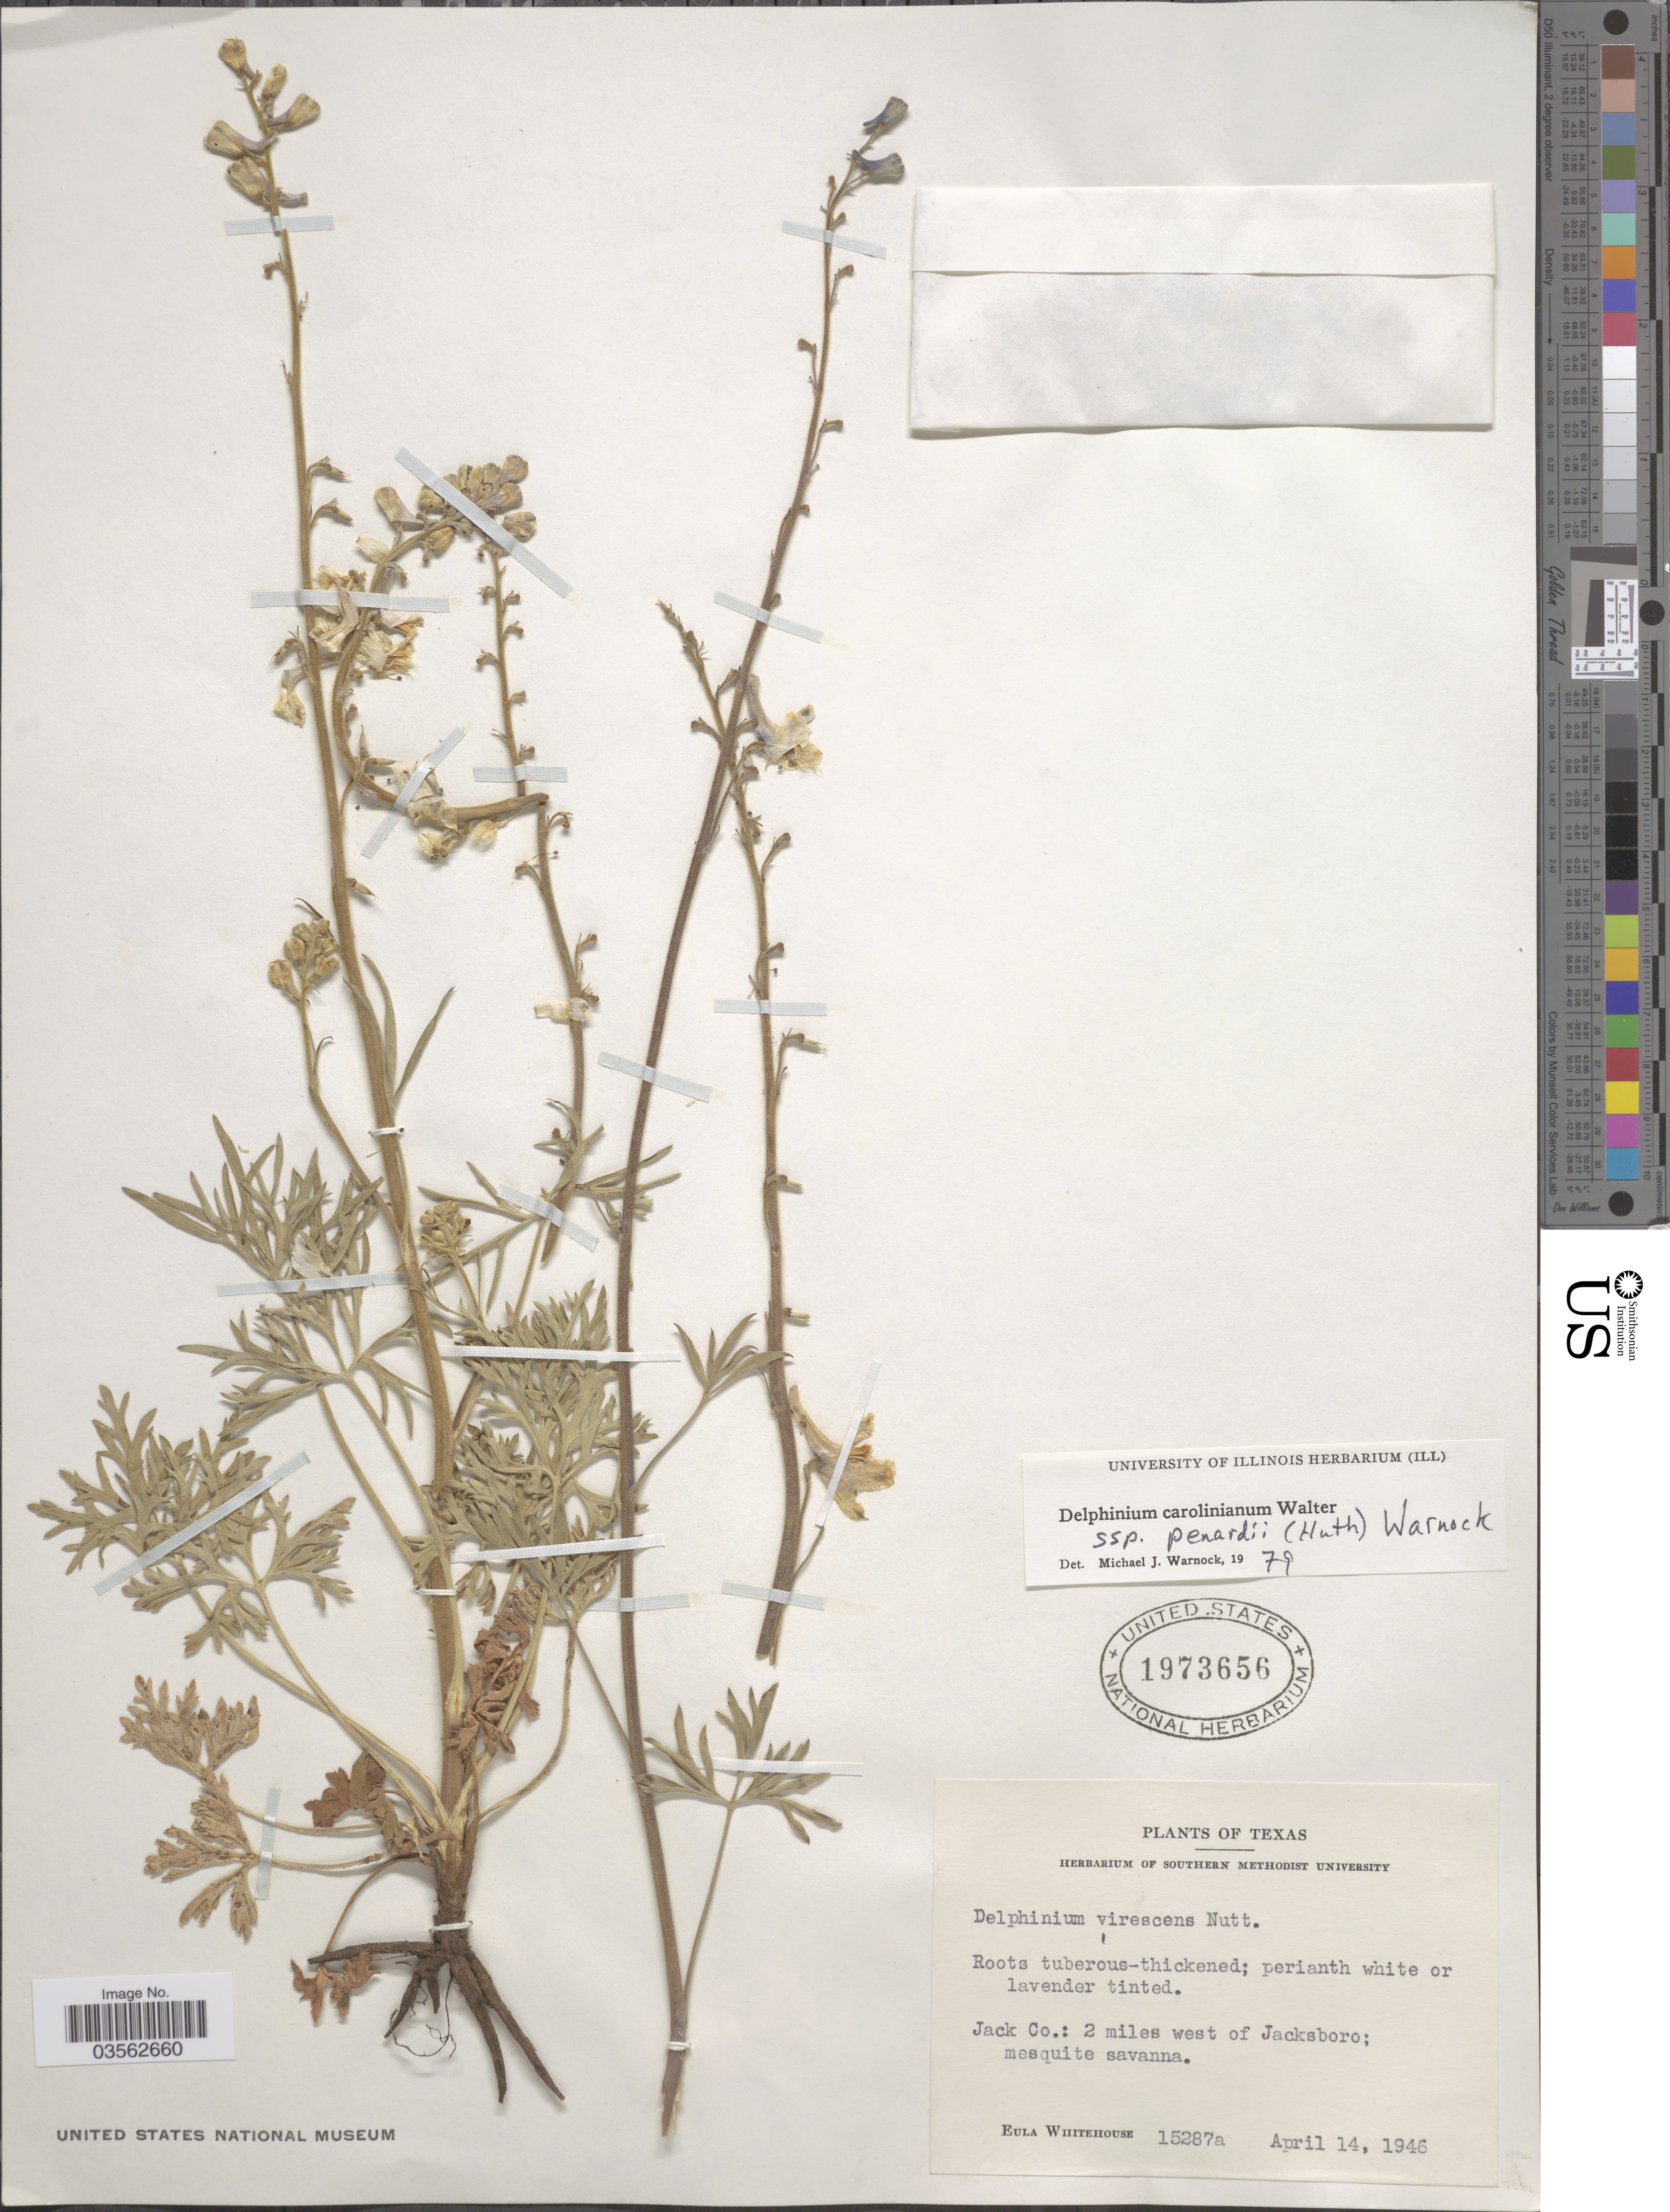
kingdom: Plantae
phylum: Tracheophyta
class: Magnoliopsida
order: Ranunculales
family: Ranunculaceae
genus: Delphinium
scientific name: Delphinium carolinianum subsp. penardii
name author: (Huth) M.J. Warnock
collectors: E. Whitehouse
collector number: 15287a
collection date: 1946-04-14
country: United States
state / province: Texas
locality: Jack Co.: 2 miles west of Jacksboro.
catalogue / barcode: US 1973656